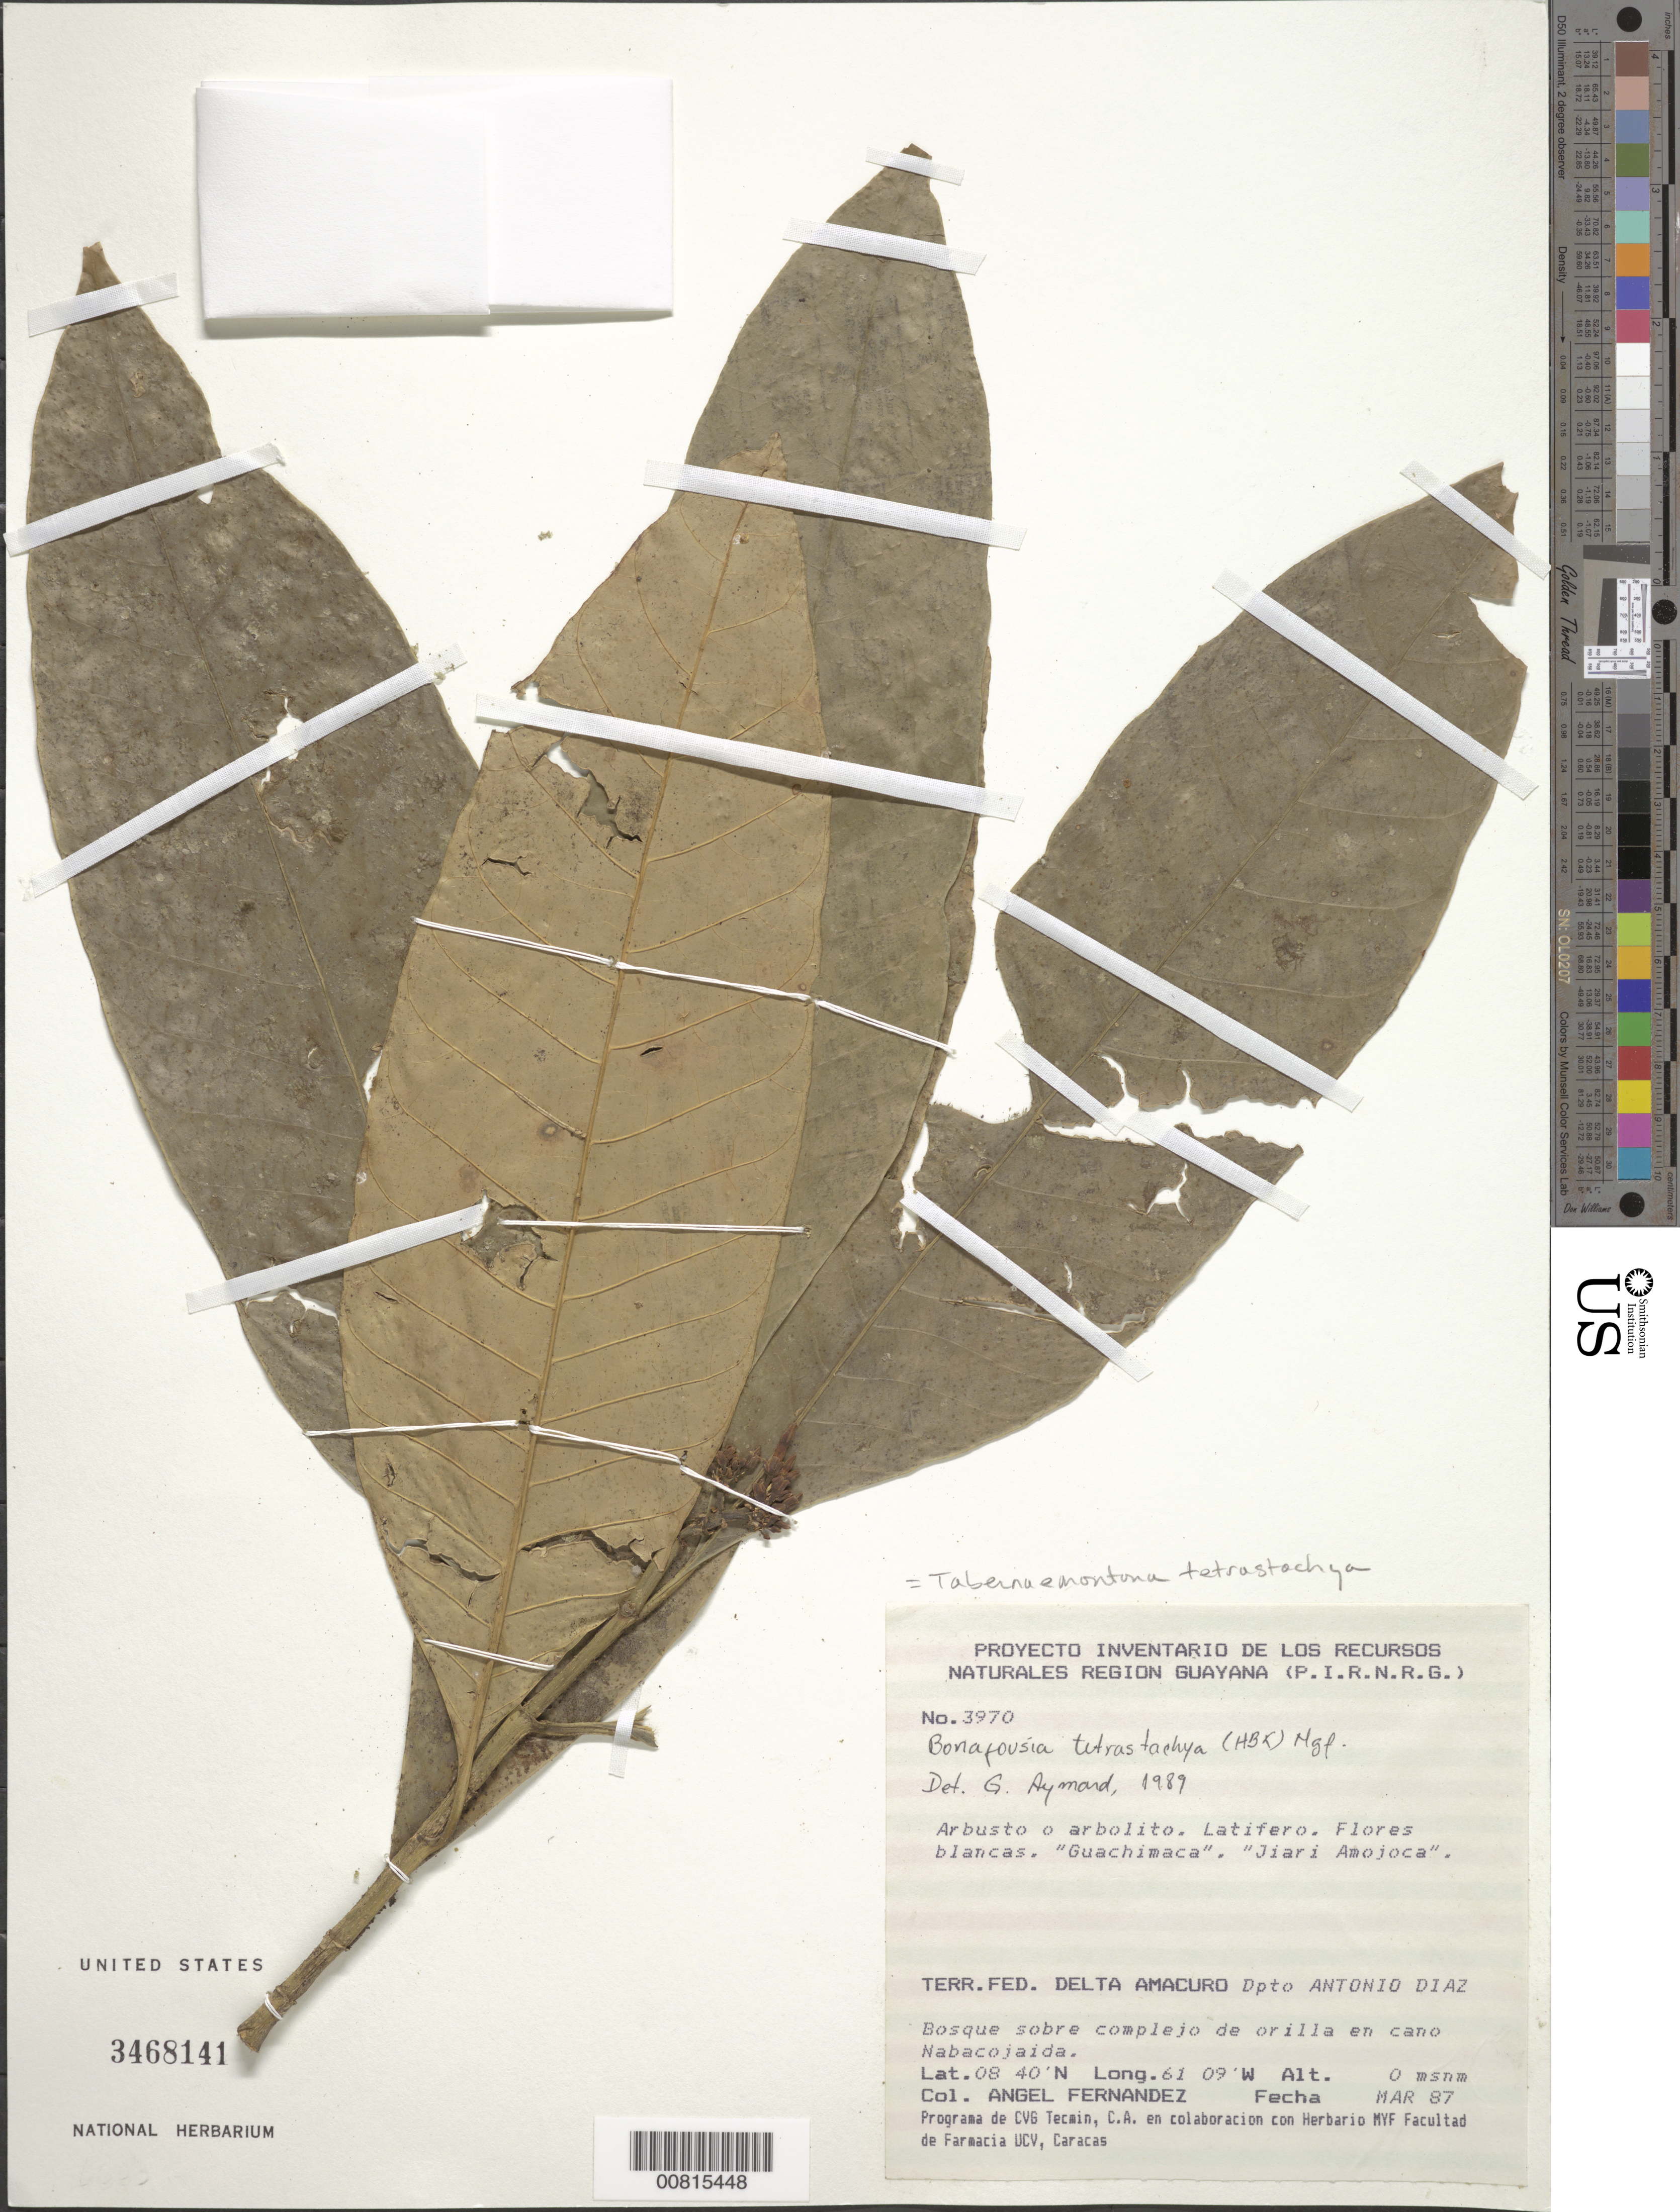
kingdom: Plantae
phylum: Tracheophyta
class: Magnoliopsida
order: Gentianales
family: Apocynaceae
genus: Tabernaemontana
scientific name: Tabernaemontana tetrastachya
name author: Kunth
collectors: A. Fernández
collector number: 3970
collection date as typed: Mar-87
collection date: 1987-03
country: Venezuela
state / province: Delta Amacuro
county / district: Antonio Díaz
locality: Caño Nabacojaida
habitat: Bosque sobre complejo de orilla en caño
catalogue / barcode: US 3468141